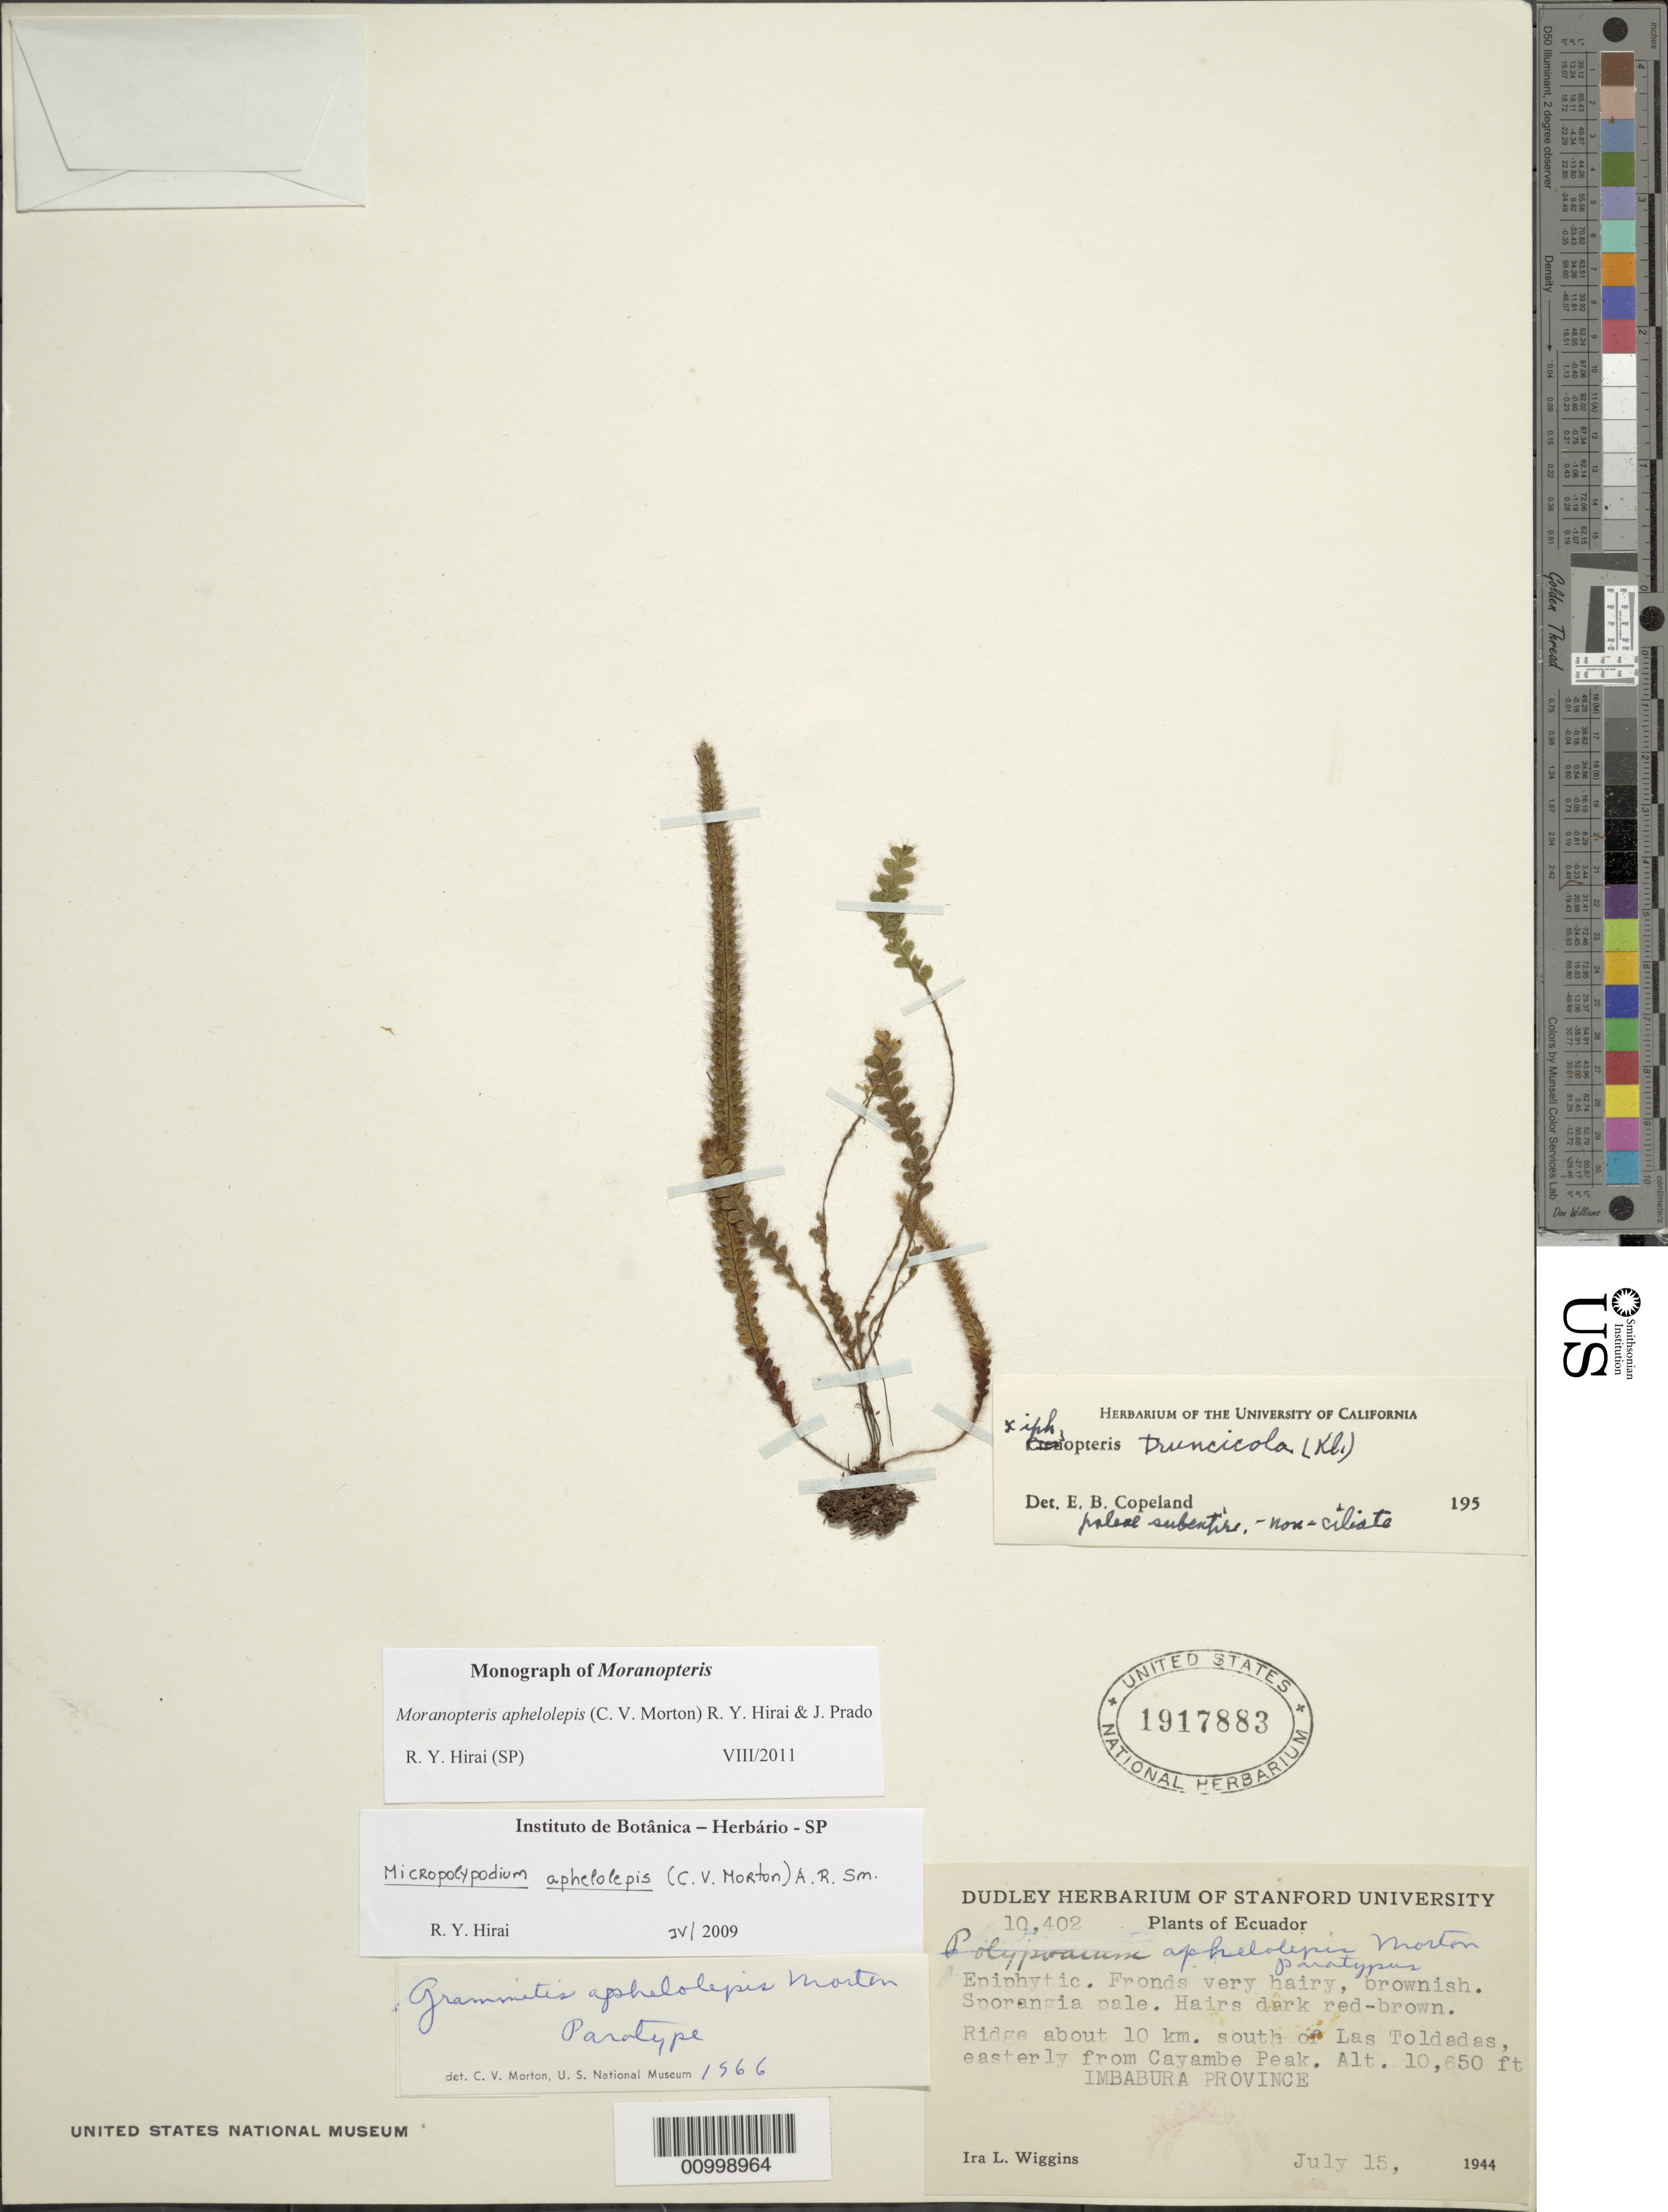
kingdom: Plantae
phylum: Tracheophyta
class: Polypodiopsida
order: Polypodiales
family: Polypodiaceae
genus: Moranopteris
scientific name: Moranopteris aphelolepis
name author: (C.V. Morton) R. Y. Hirai & J. Prado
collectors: I. L. Wiggins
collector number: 10402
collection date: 1944-07-15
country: Ecuador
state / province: Imbabura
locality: Ridge about 10 km. south of Las Toldadas, easterly from Cayambe Peak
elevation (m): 3246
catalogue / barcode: US 1917883